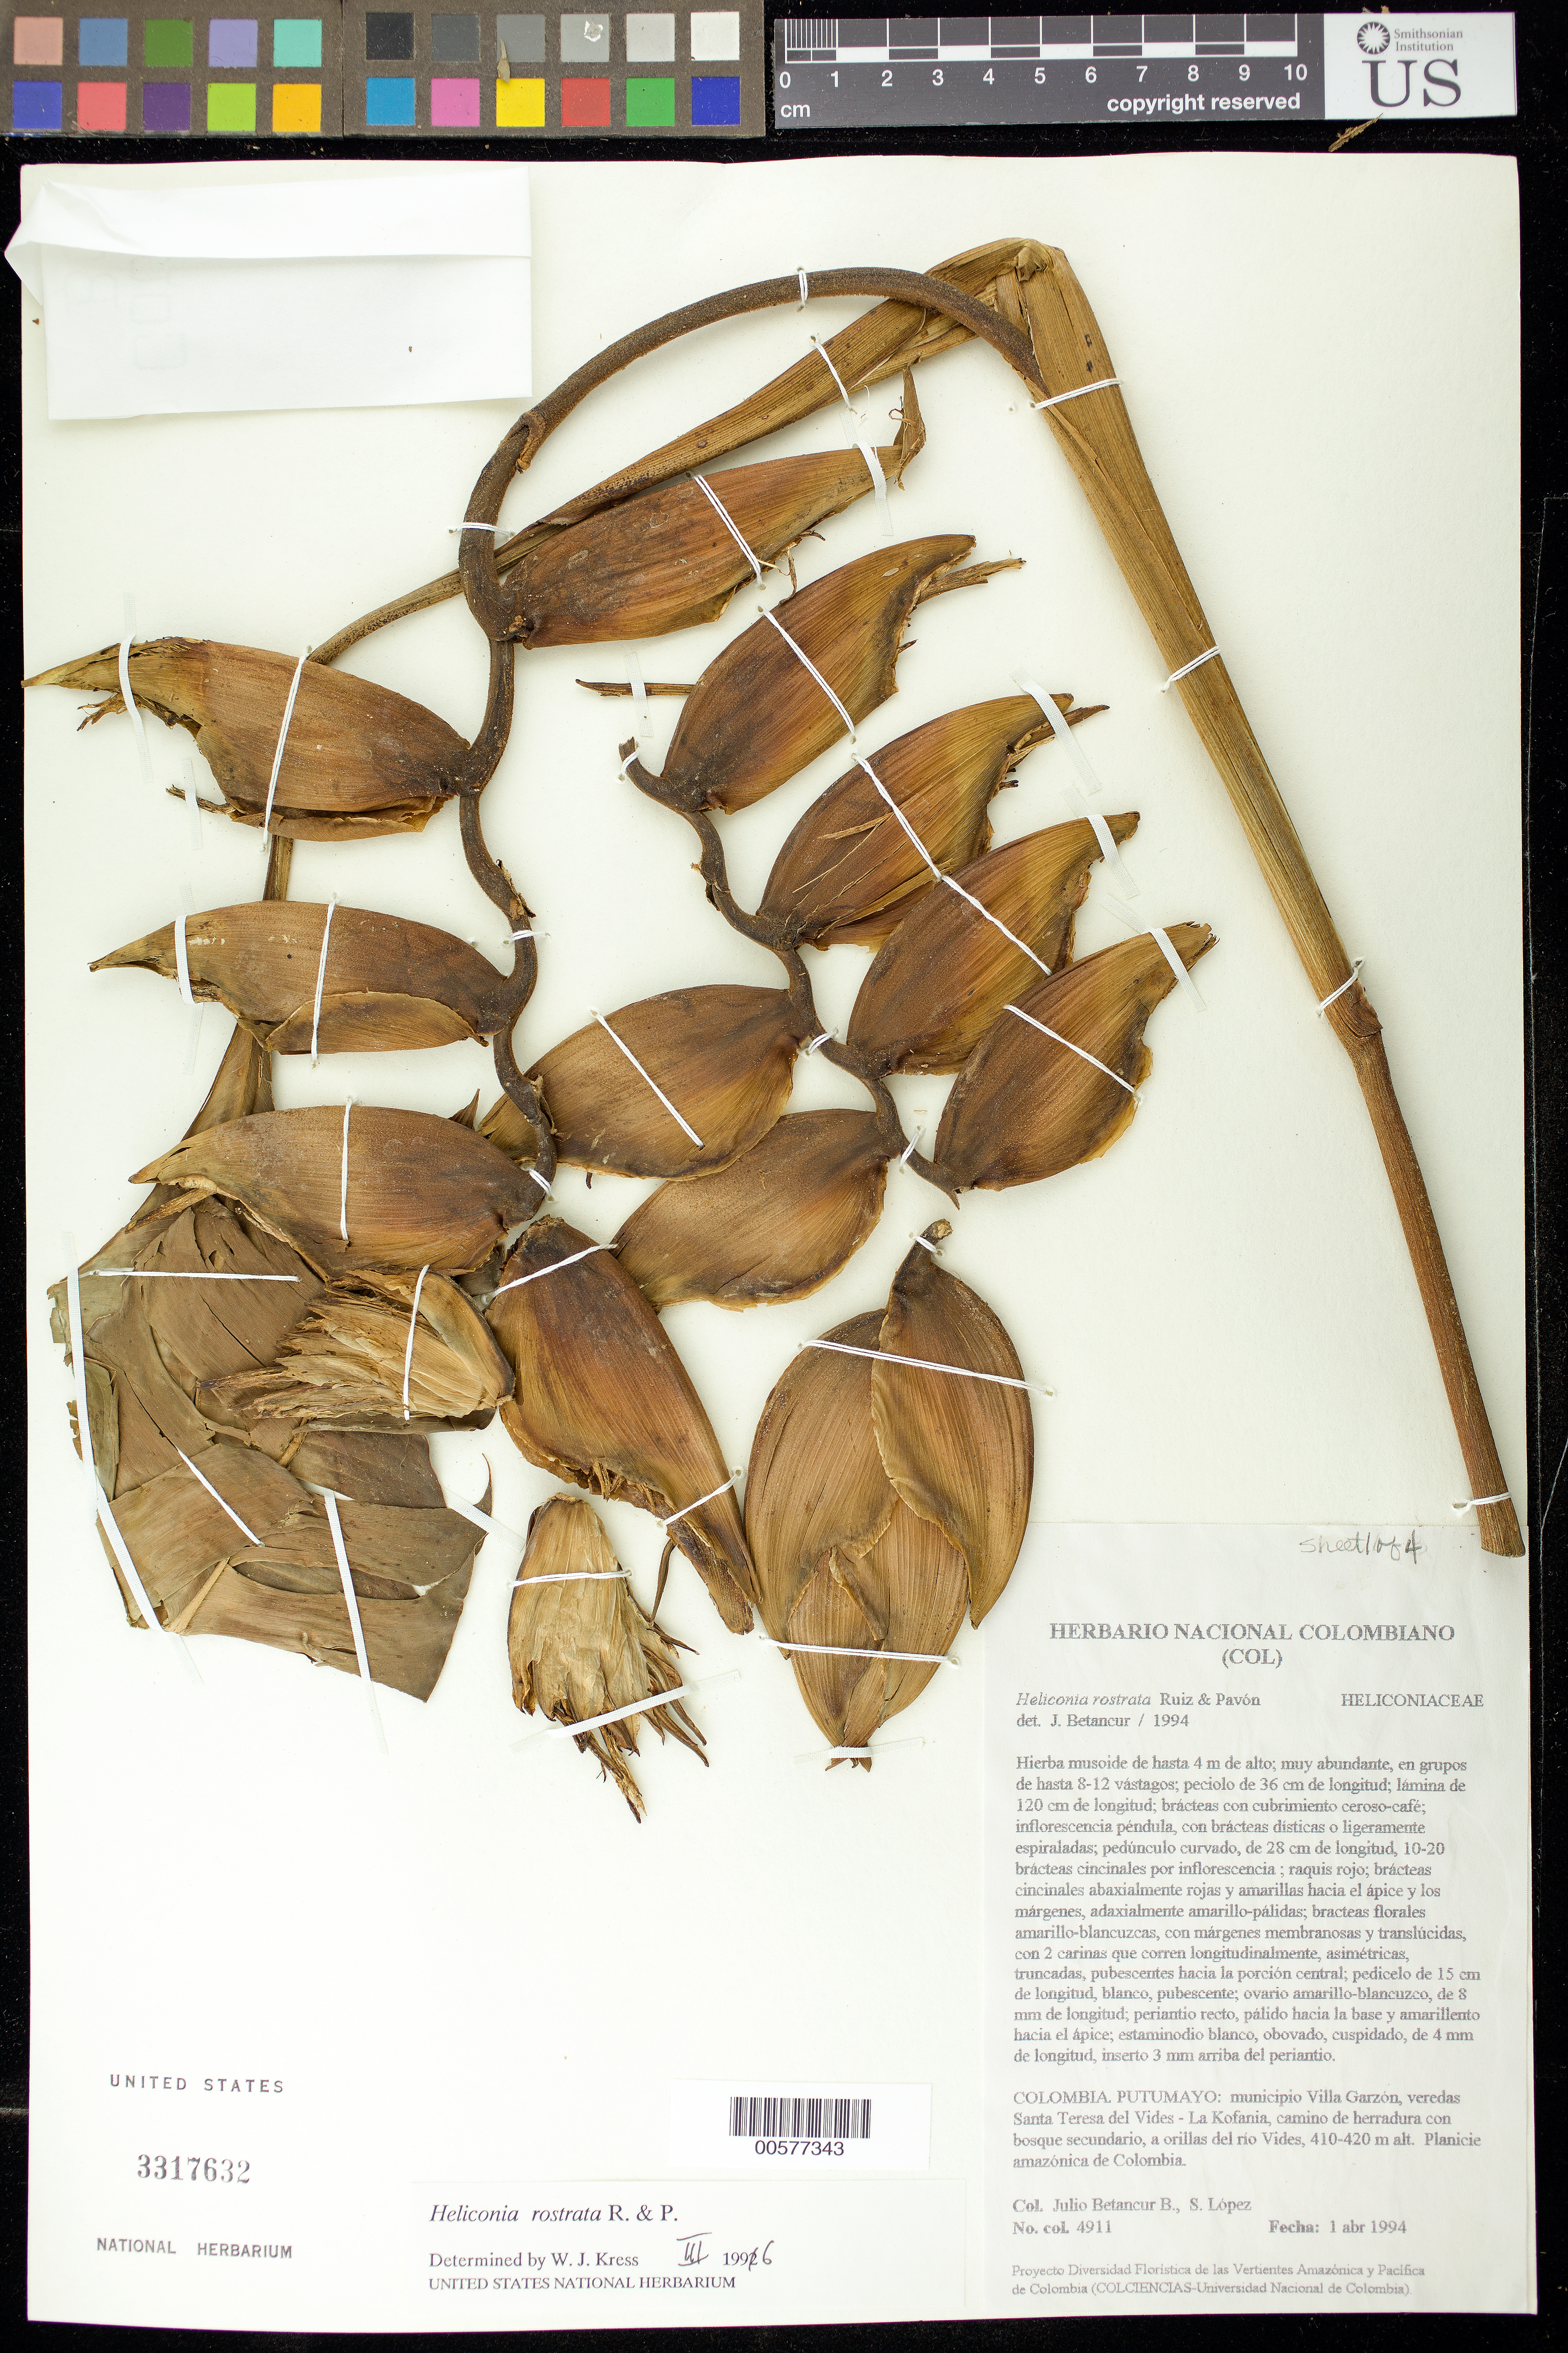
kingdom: Plantae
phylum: Tracheophyta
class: Liliopsida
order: Zingiberales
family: Heliconiaceae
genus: Heliconia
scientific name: Heliconia rostrata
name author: Ruiz & Pav.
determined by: Betancur, J. C.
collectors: J. C. Betancur & S. Lopez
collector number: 4911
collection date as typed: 01 Apr 1994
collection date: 1994-04-01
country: Colombia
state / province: Putumayo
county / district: Villa Garzon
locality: Along Santa Teresa del Vides and La Kofania trails, pack animal trail with secondary forest, next to Rio Vides, Amazonian plain in Columbia.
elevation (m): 410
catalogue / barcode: US 3317632